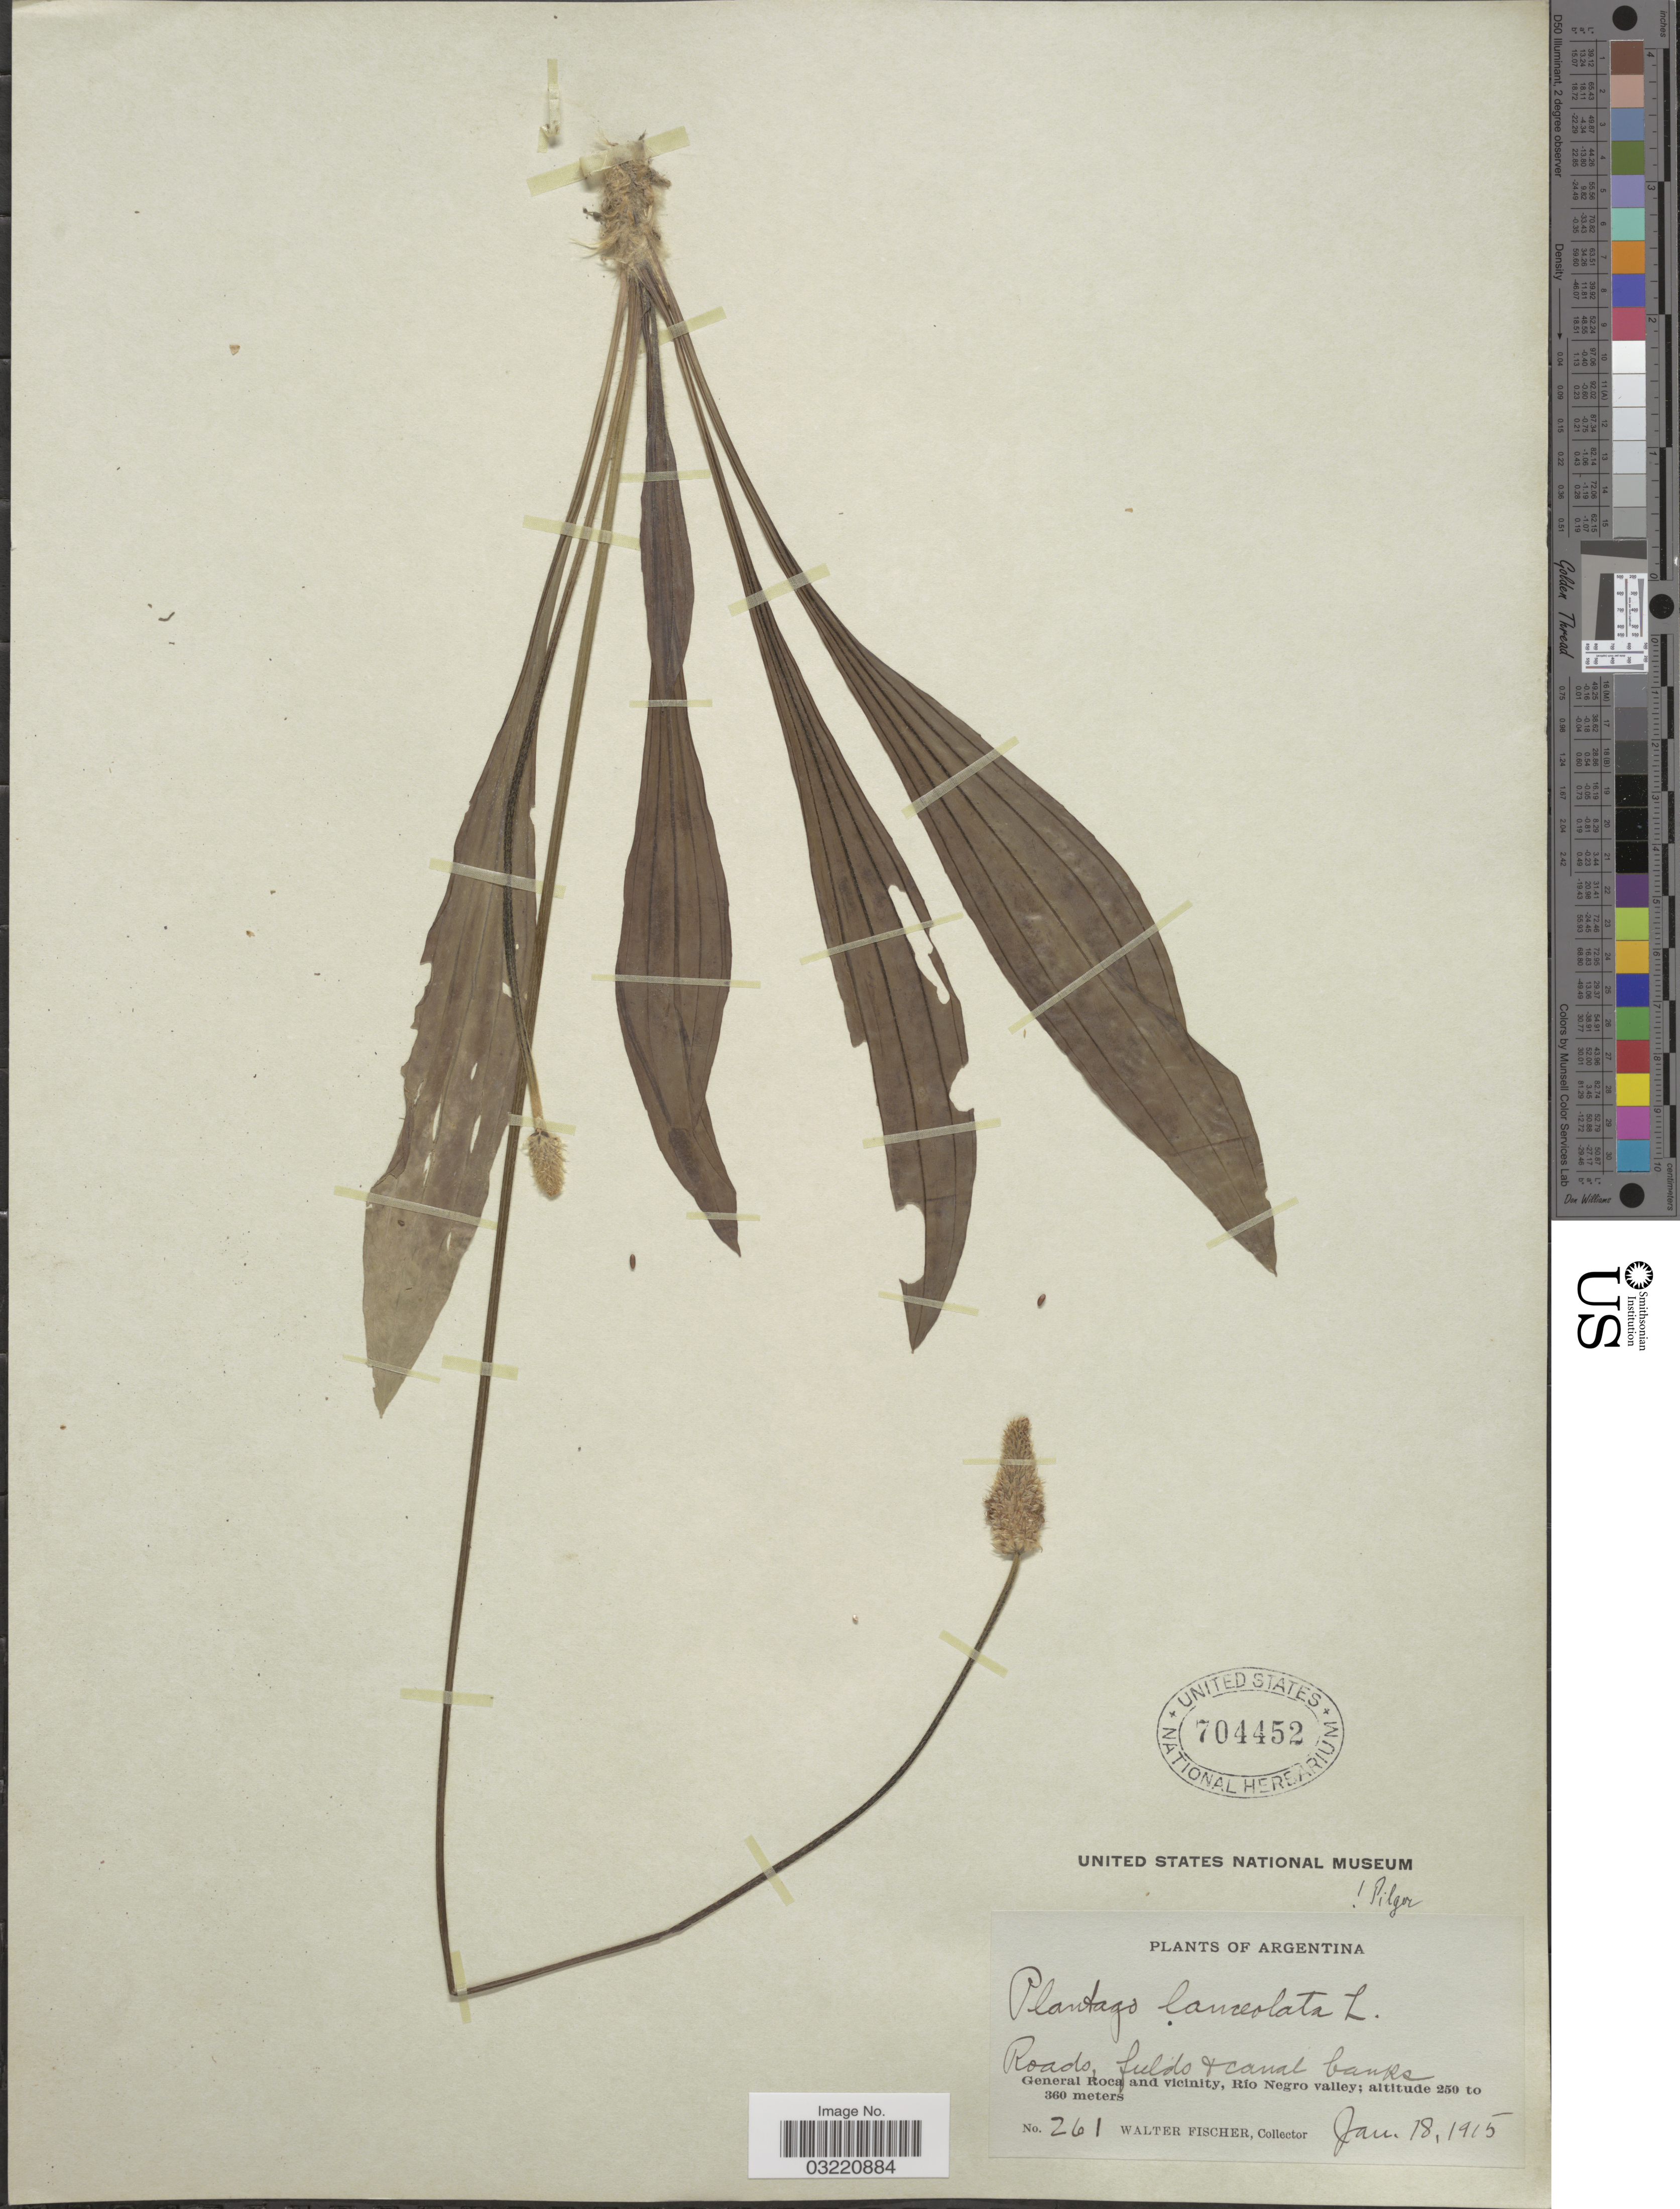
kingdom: Plantae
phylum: Tracheophyta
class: Magnoliopsida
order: Lamiales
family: Plantaginaceae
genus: Plantago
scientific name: Plantago lanceolata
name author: L.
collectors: W. Fischer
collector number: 261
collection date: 1915-01-18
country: Argentina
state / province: Rio Negro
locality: General Roca and vicinity, Rio Negro valley.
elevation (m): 250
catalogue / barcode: US 704452